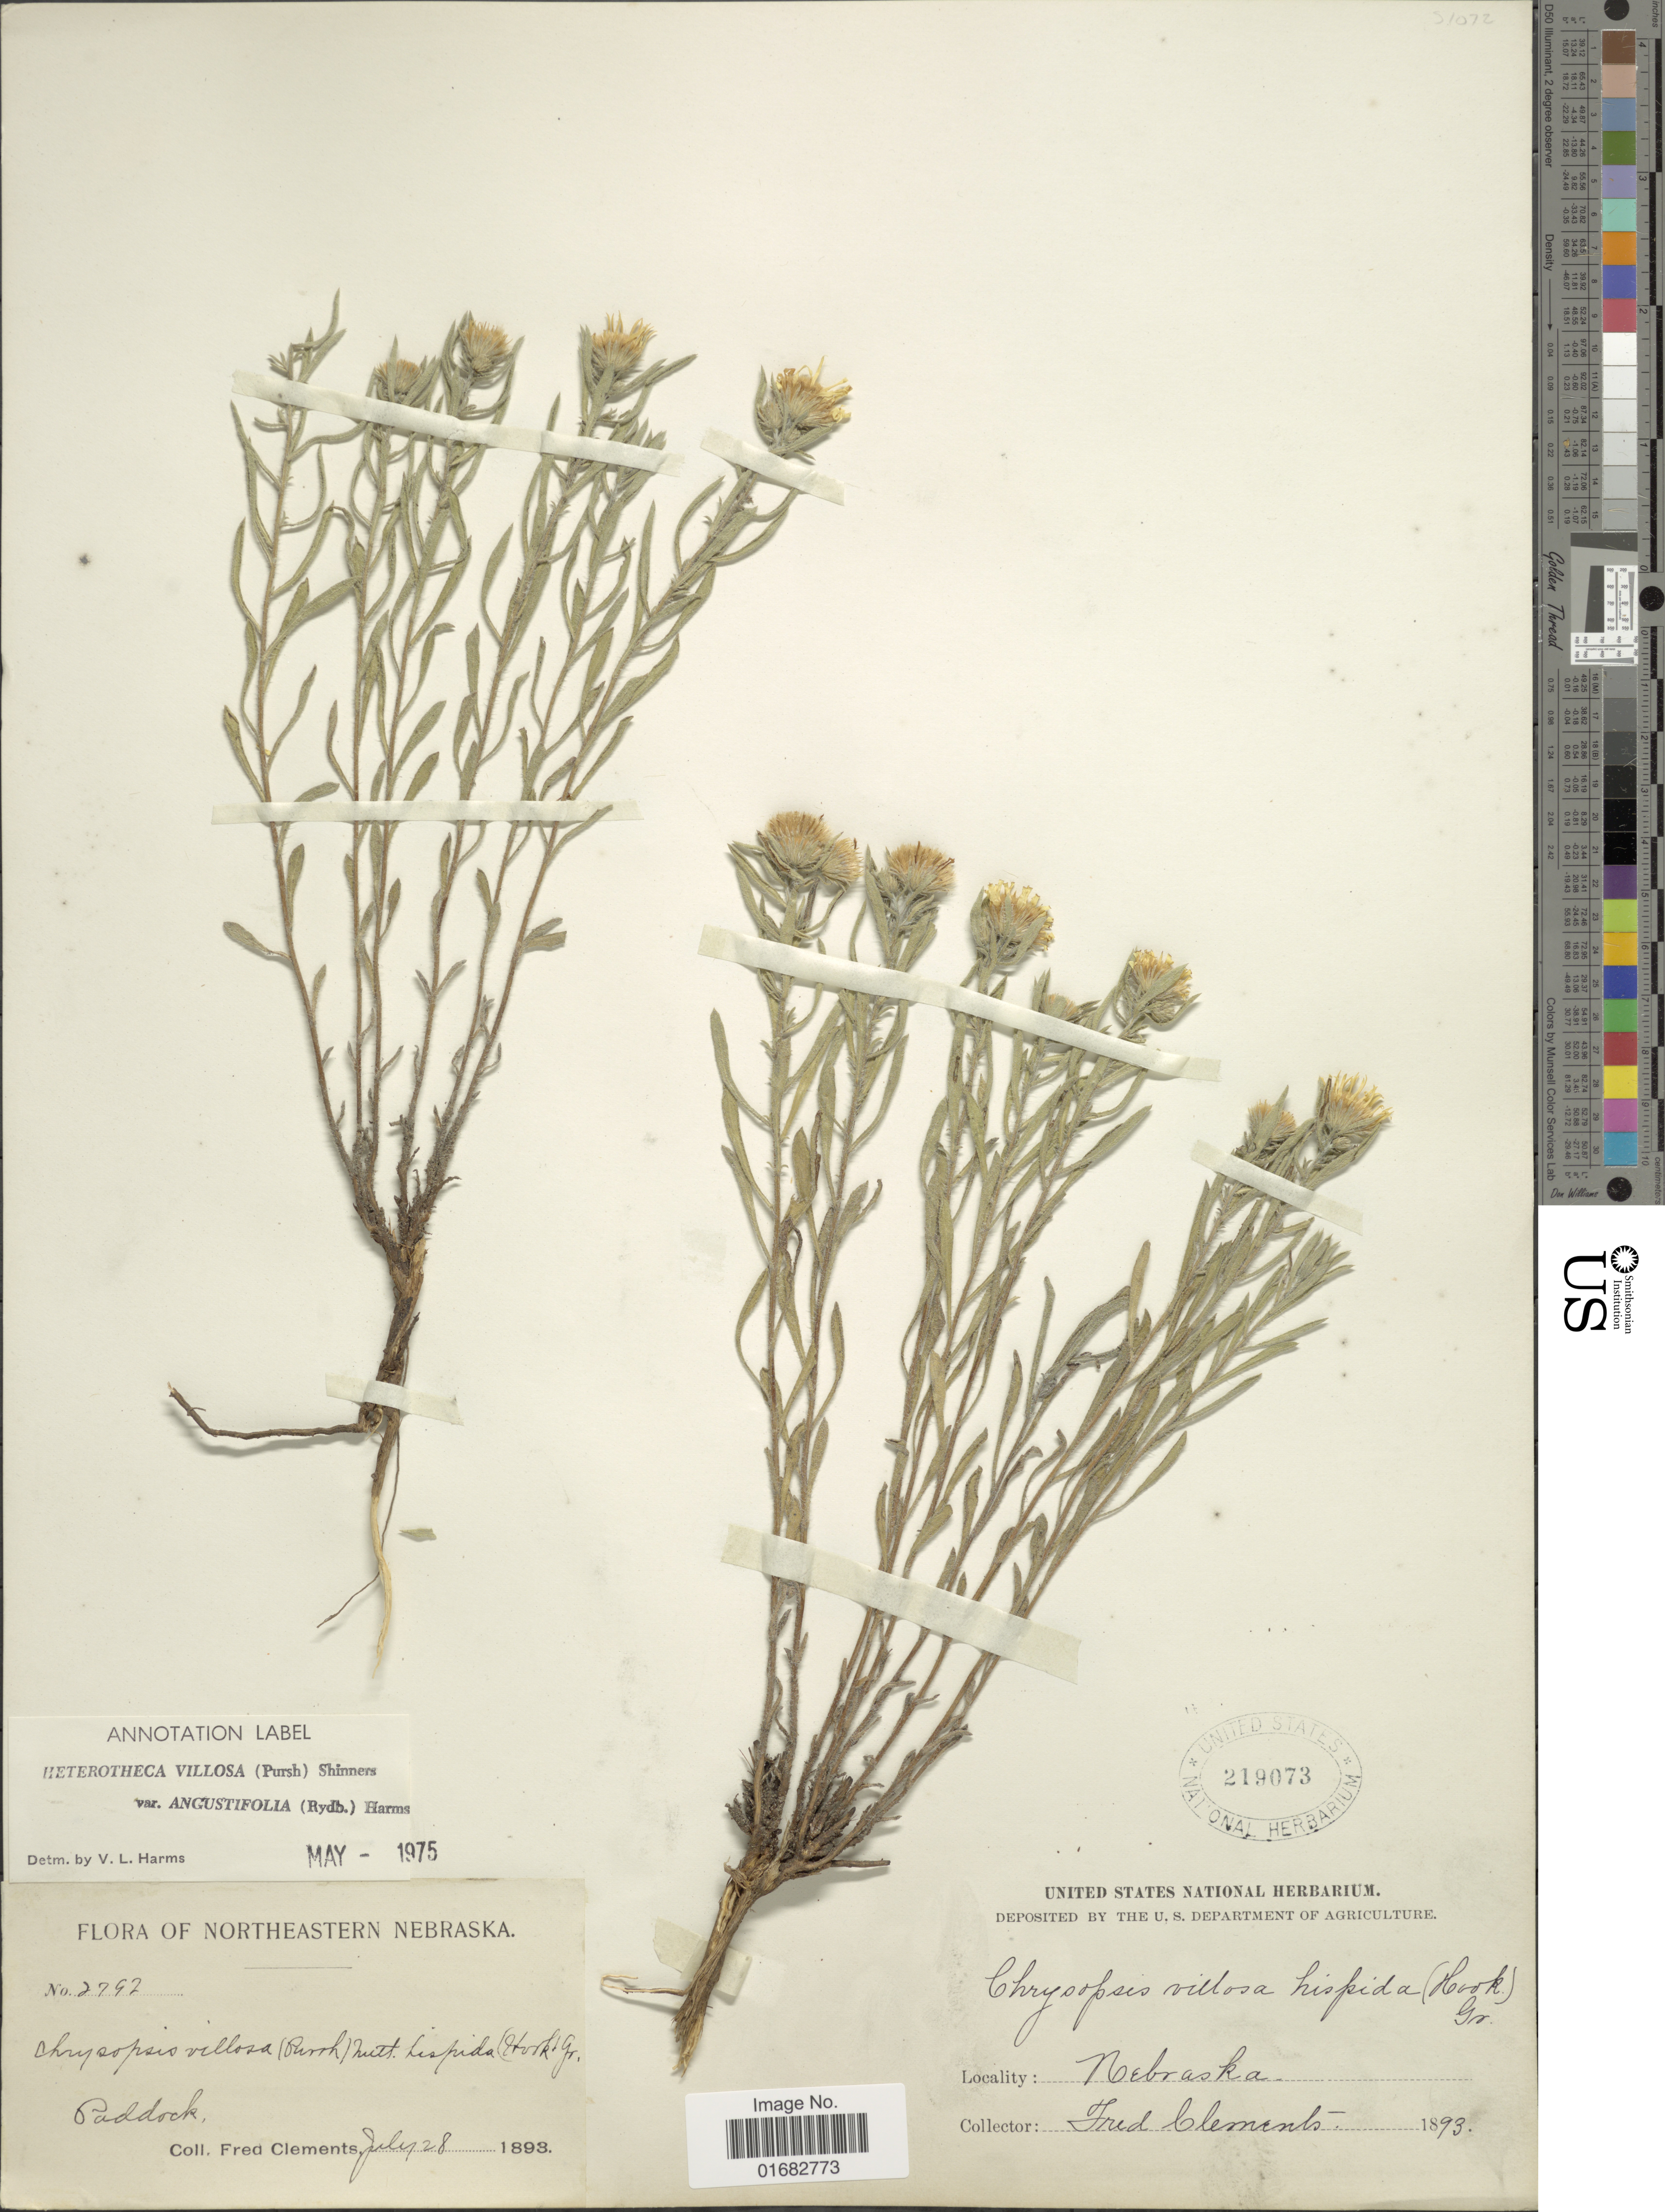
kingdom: Plantae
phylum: Tracheophyta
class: Magnoliopsida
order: Asterales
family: Asteraceae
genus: Heterotheca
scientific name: Heterotheca villosa var. angustifolia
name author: (Rydb.) V.L. Harms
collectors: F. Clements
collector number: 2792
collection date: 1893-07-28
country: United States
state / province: Nebraska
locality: Northeastern Nebraska. Paddock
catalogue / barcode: US 219073